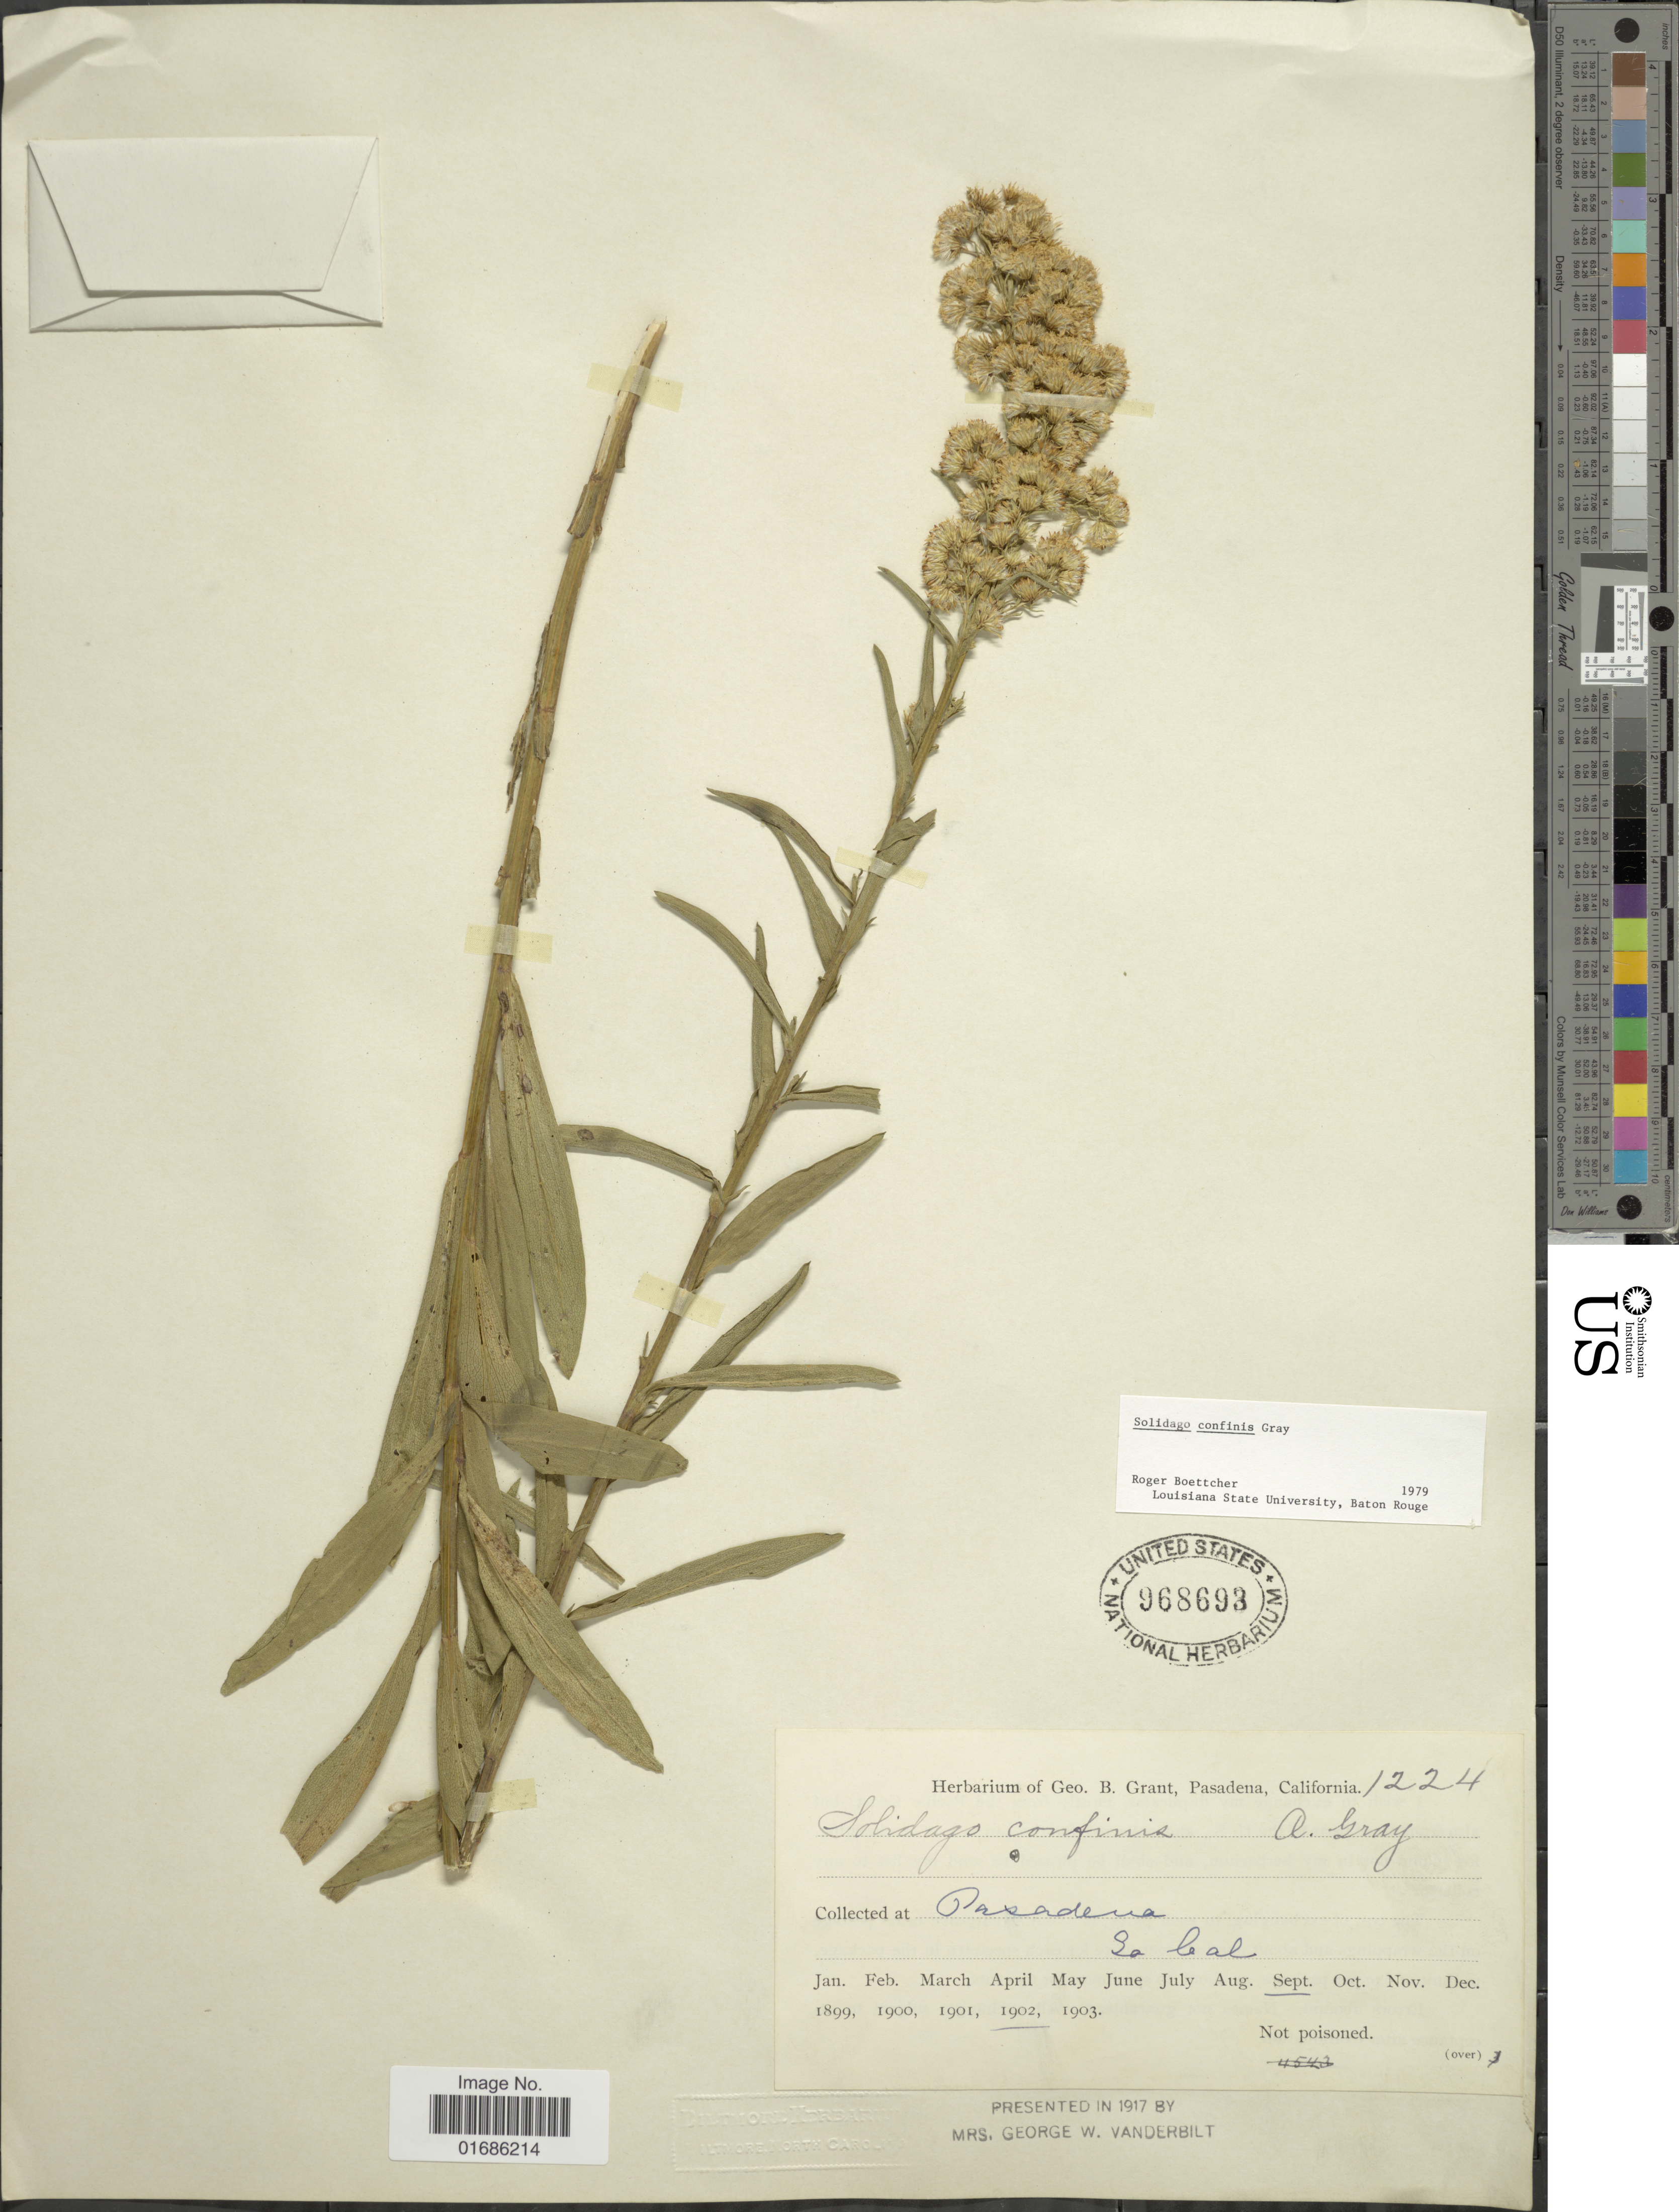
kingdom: Plantae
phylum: Tracheophyta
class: Magnoliopsida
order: Asterales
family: Asteraceae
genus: Solidago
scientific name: Solidago confinis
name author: A. Gray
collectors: ex herb. G. B. Grant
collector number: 1224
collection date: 1902-09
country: United States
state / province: California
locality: Pasdena, So Cal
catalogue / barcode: US 968693